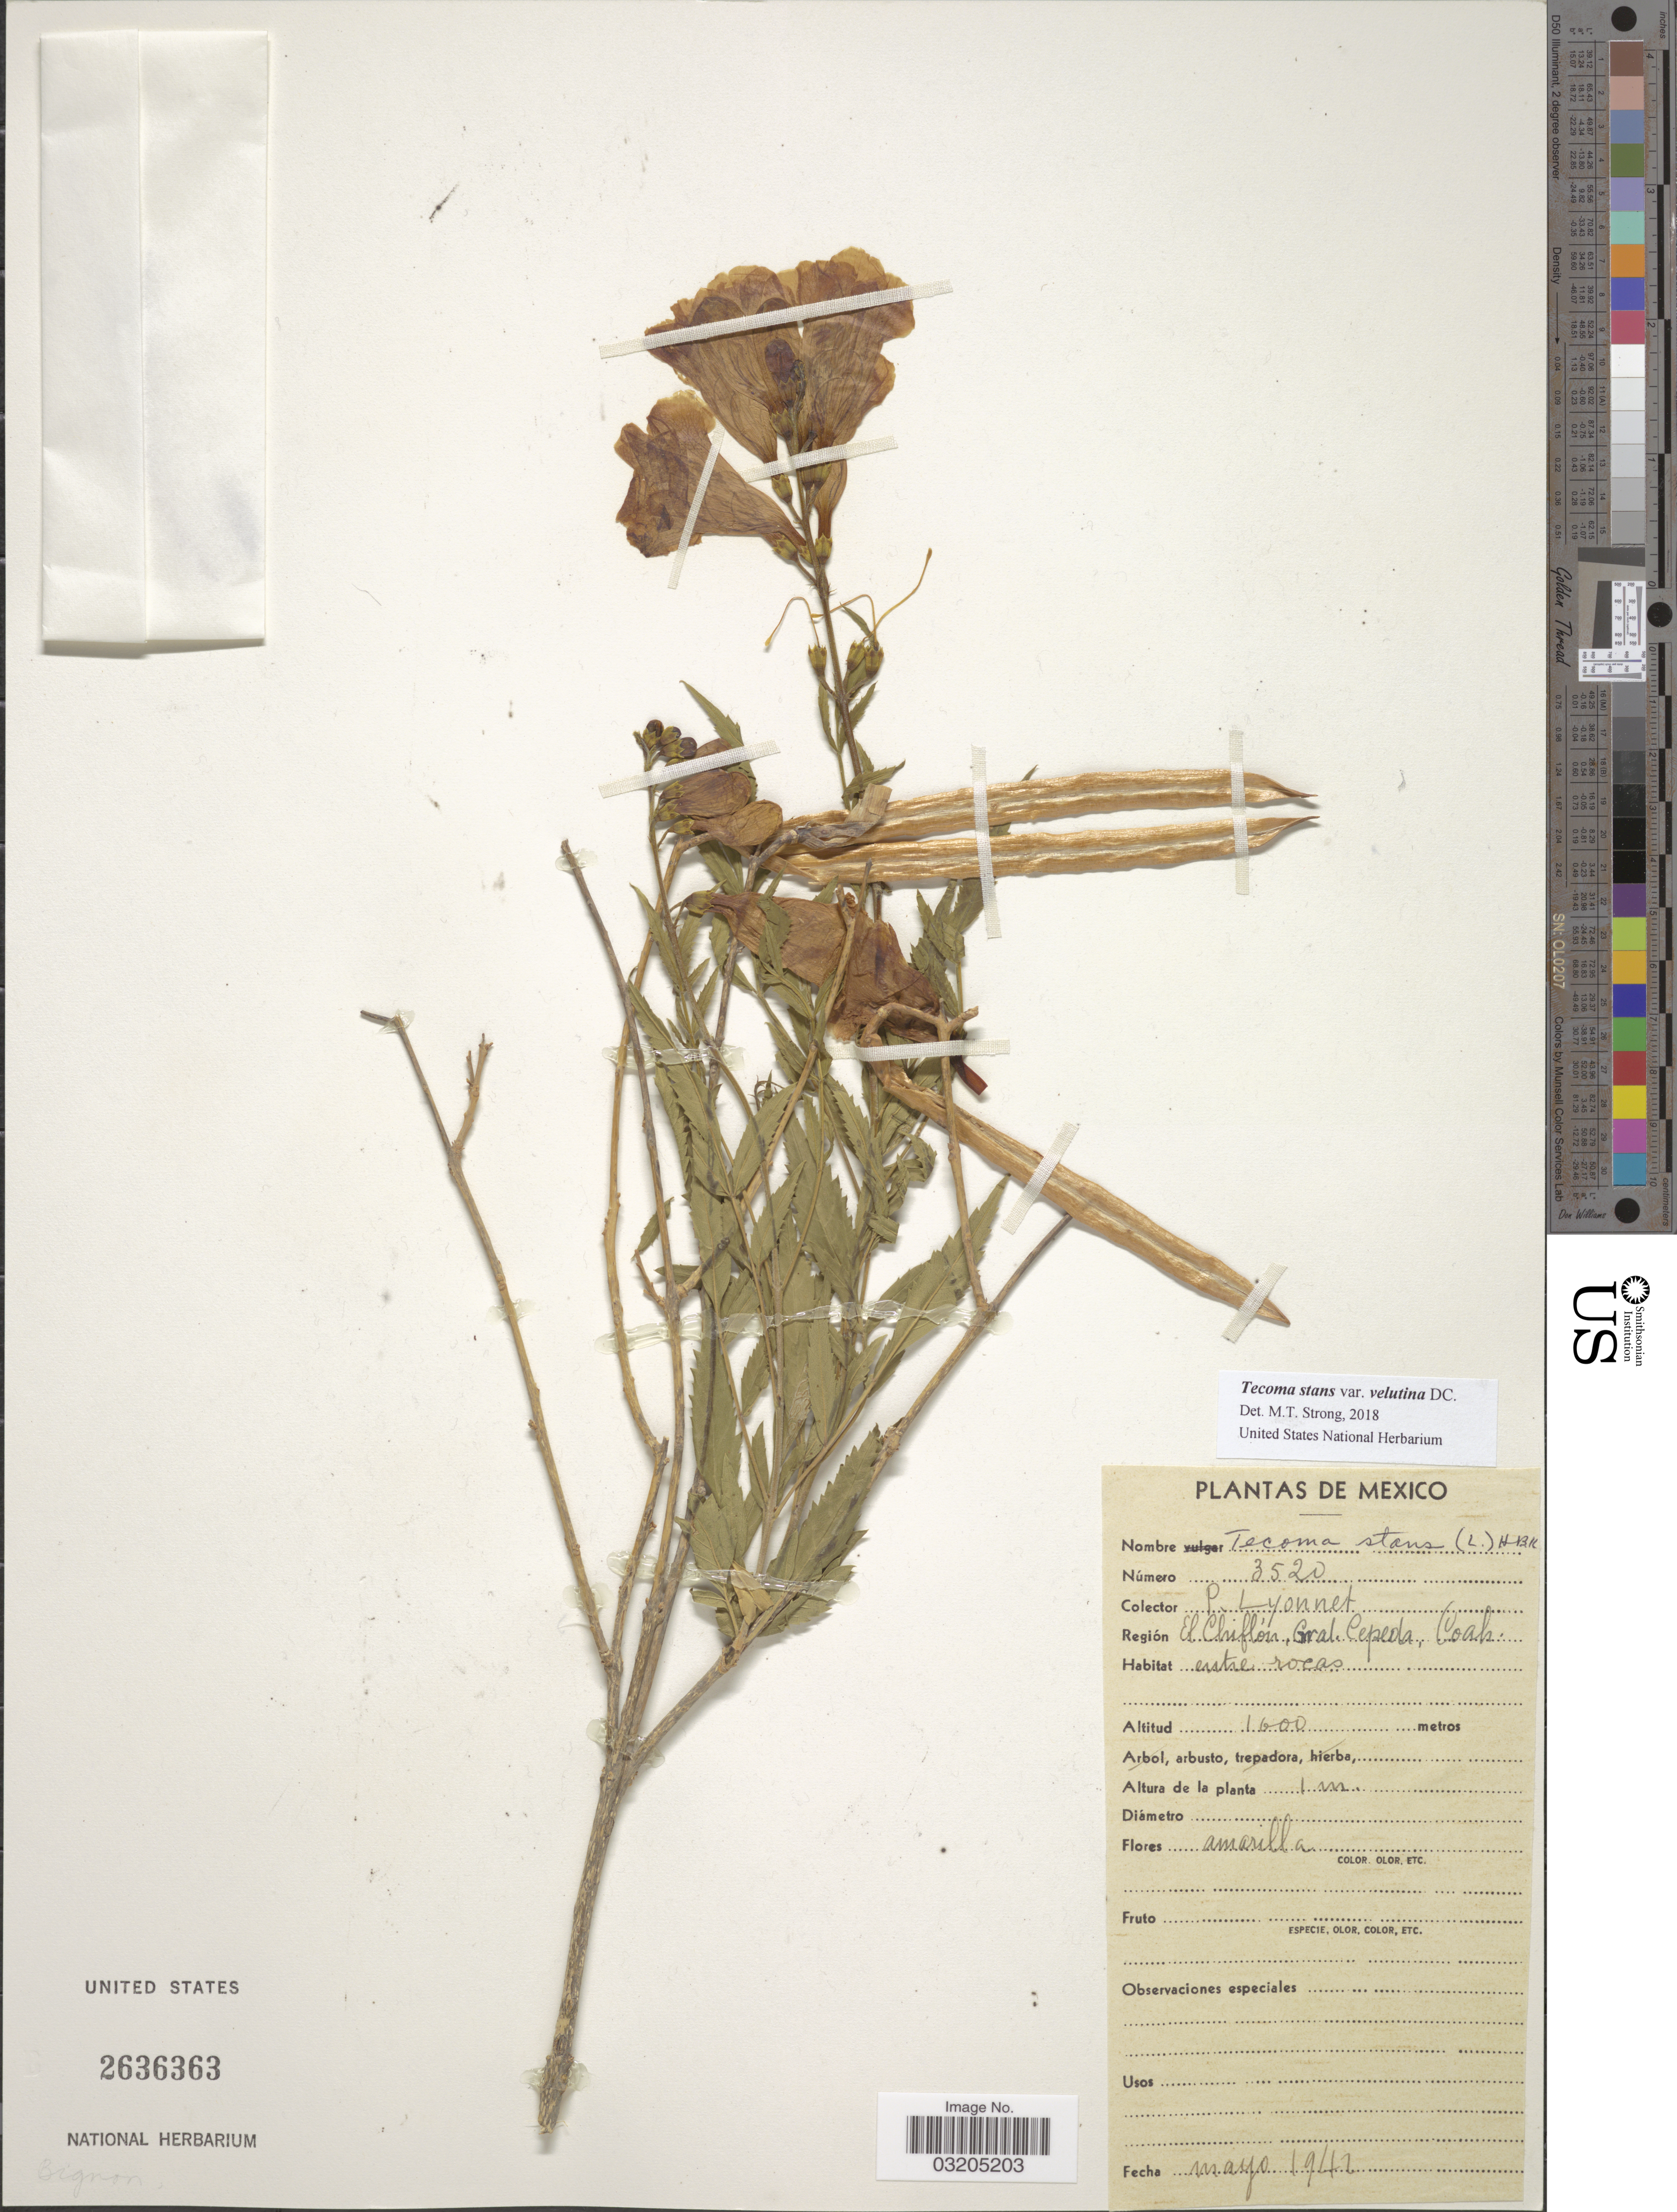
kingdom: Plantae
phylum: Tracheophyta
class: Magnoliopsida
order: Lamiales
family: Bignoniaceae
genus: Tecoma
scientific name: Tecoma stans var. angustata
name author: Rehder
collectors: P. Lyonnet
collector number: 3520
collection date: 1942-05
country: Mexico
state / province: Coahuila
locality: El Chiflón, Gral. Cepeda.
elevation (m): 1000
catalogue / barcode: US 2636363